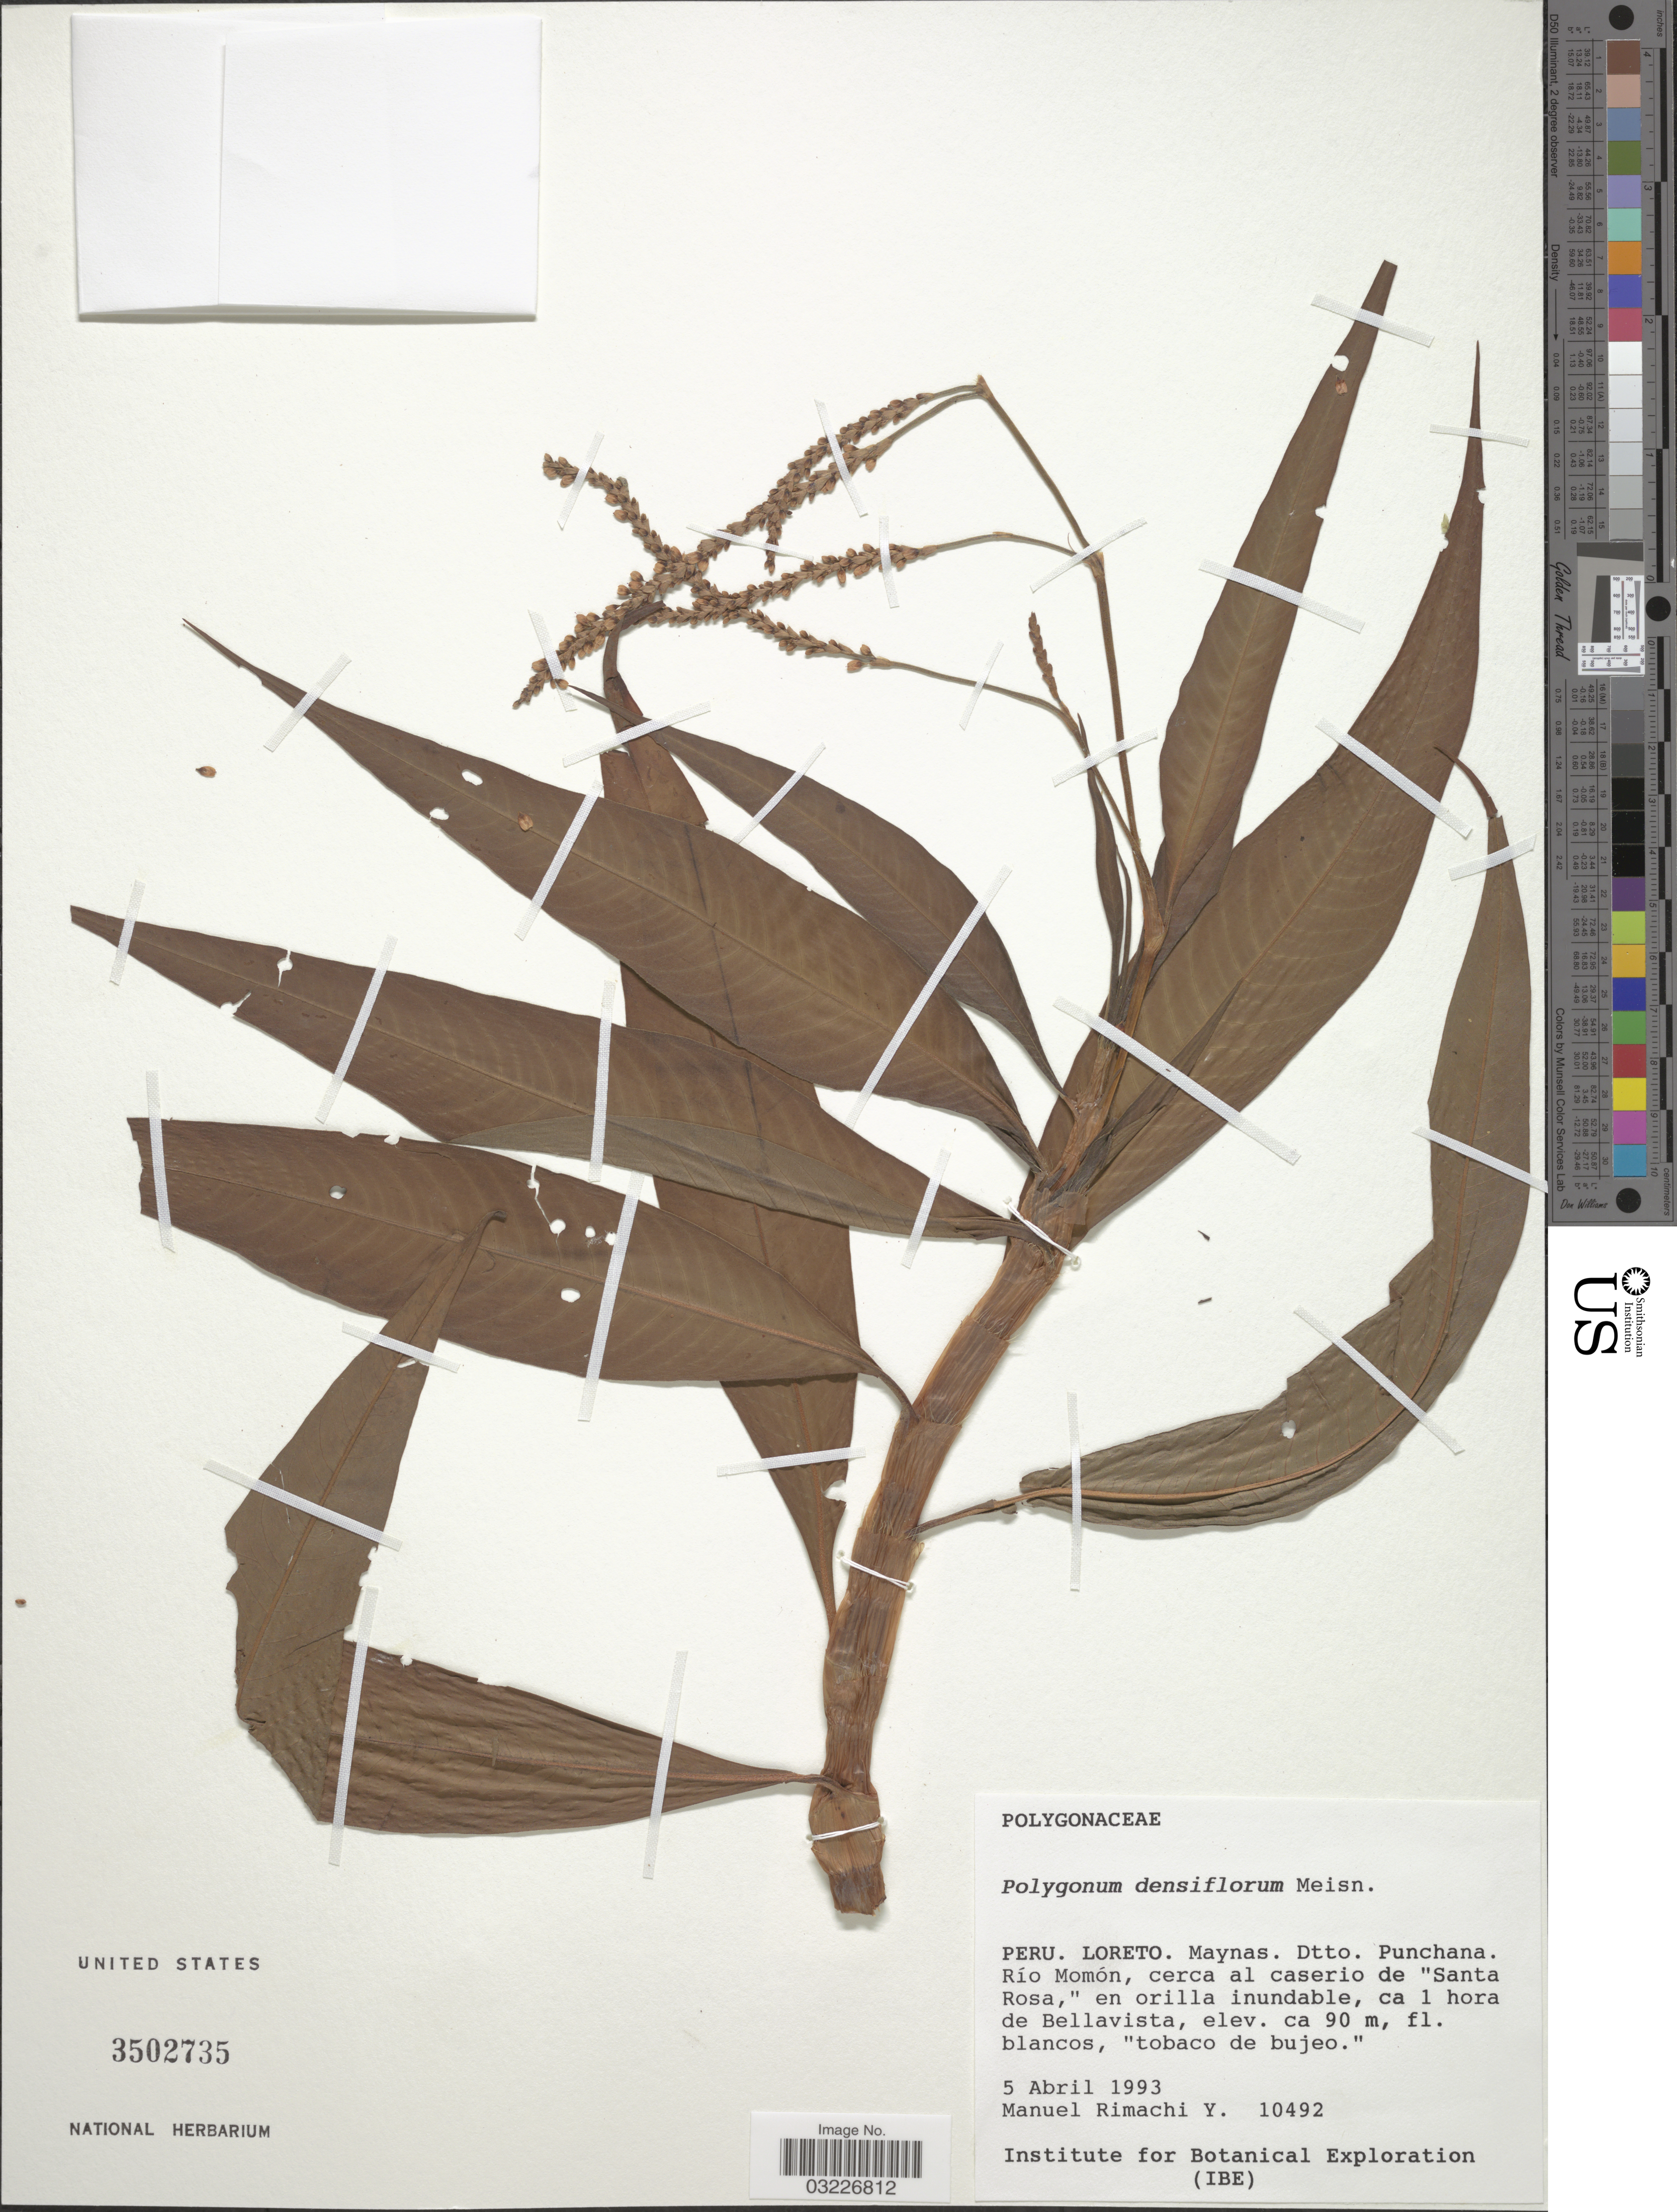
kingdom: Plantae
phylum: Tracheophyta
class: Magnoliopsida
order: Caryophyllales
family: Polygonaceae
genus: Polygonum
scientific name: Polygonum densiflorum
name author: Meisn.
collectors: M. Rimachi Y.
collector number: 10492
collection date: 1993-04-05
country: Peru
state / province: Loreto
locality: Maynas. Dtto. Punchana. Río Momón, cerca al caserio de "Santa Rosa", en orilla inundable, ca 1 hora de Bellavista.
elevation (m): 90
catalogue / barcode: US 3502735